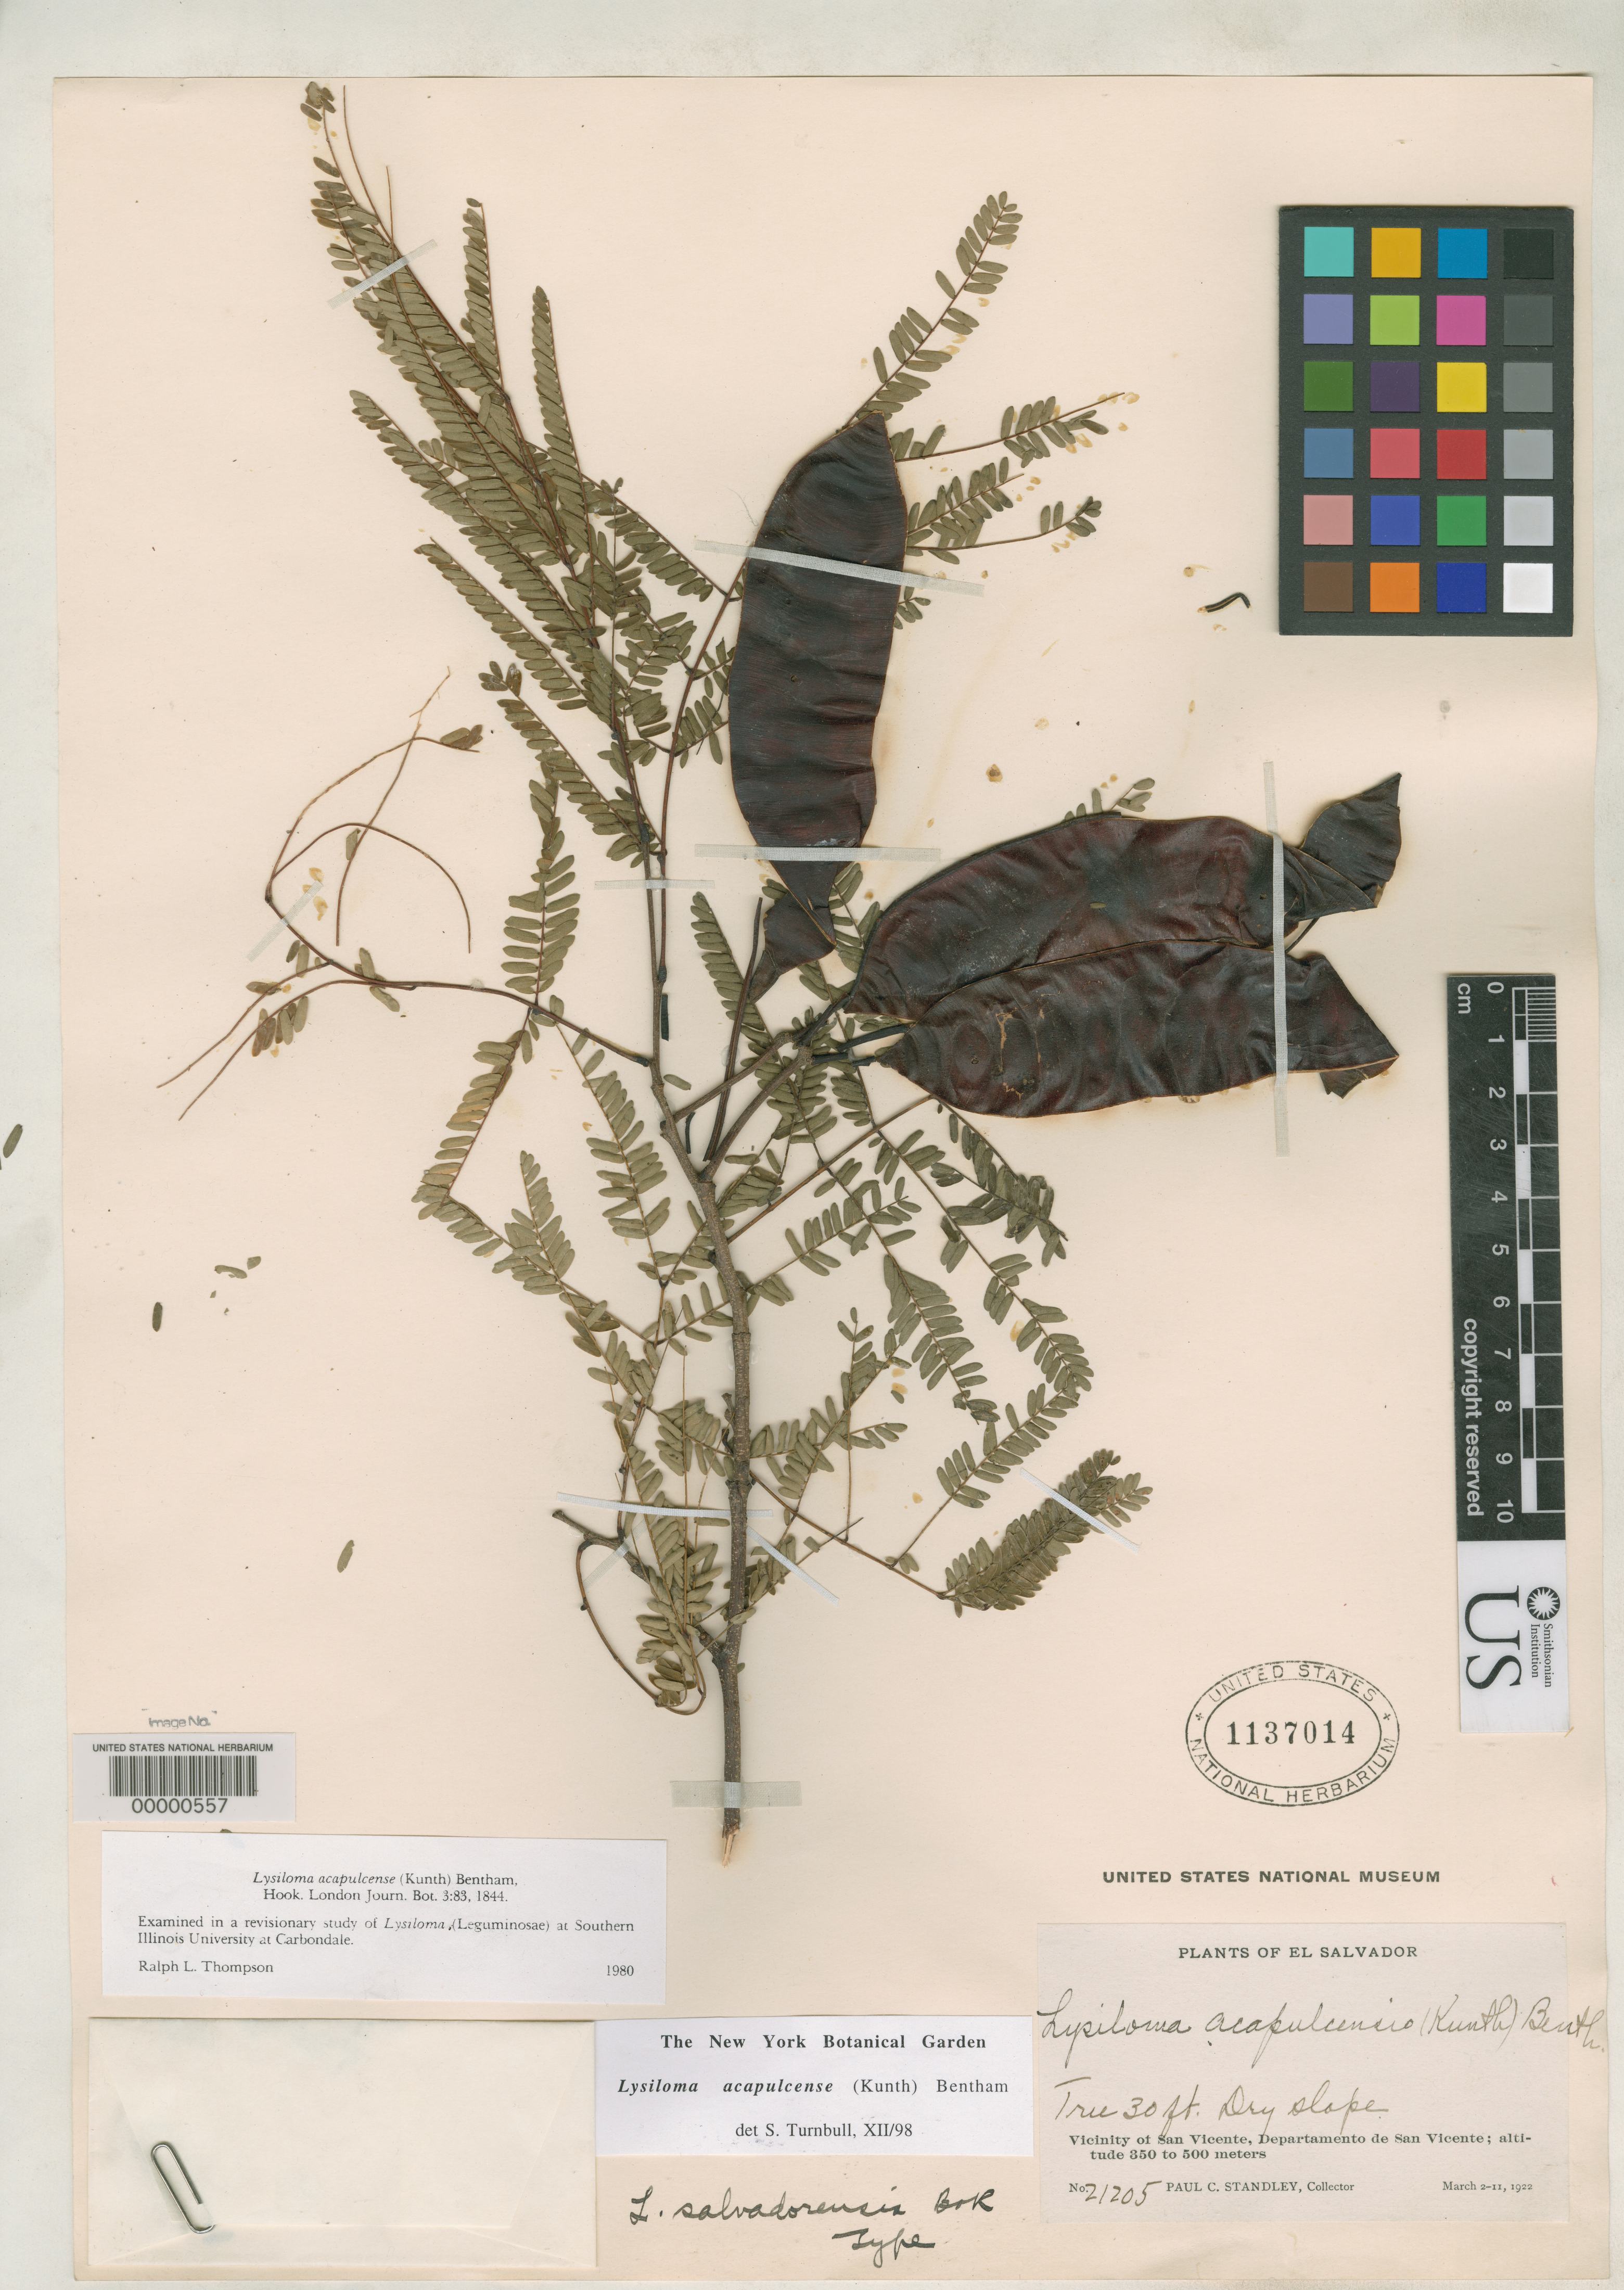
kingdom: Plantae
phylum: Tracheophyta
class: Magnoliopsida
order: Fabales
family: Fabaceae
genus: Lysiloma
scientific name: Lysiloma salvadorensis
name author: Britton & Rose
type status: Type Collection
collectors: P. C. Standley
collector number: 21205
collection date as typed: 02 Mar 1922 to 11 Mar 1922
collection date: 1922-03-02/1922-03-11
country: El Salvador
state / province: San Vincente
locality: Vicinity of San Vicente.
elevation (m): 350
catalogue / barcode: US 1137014